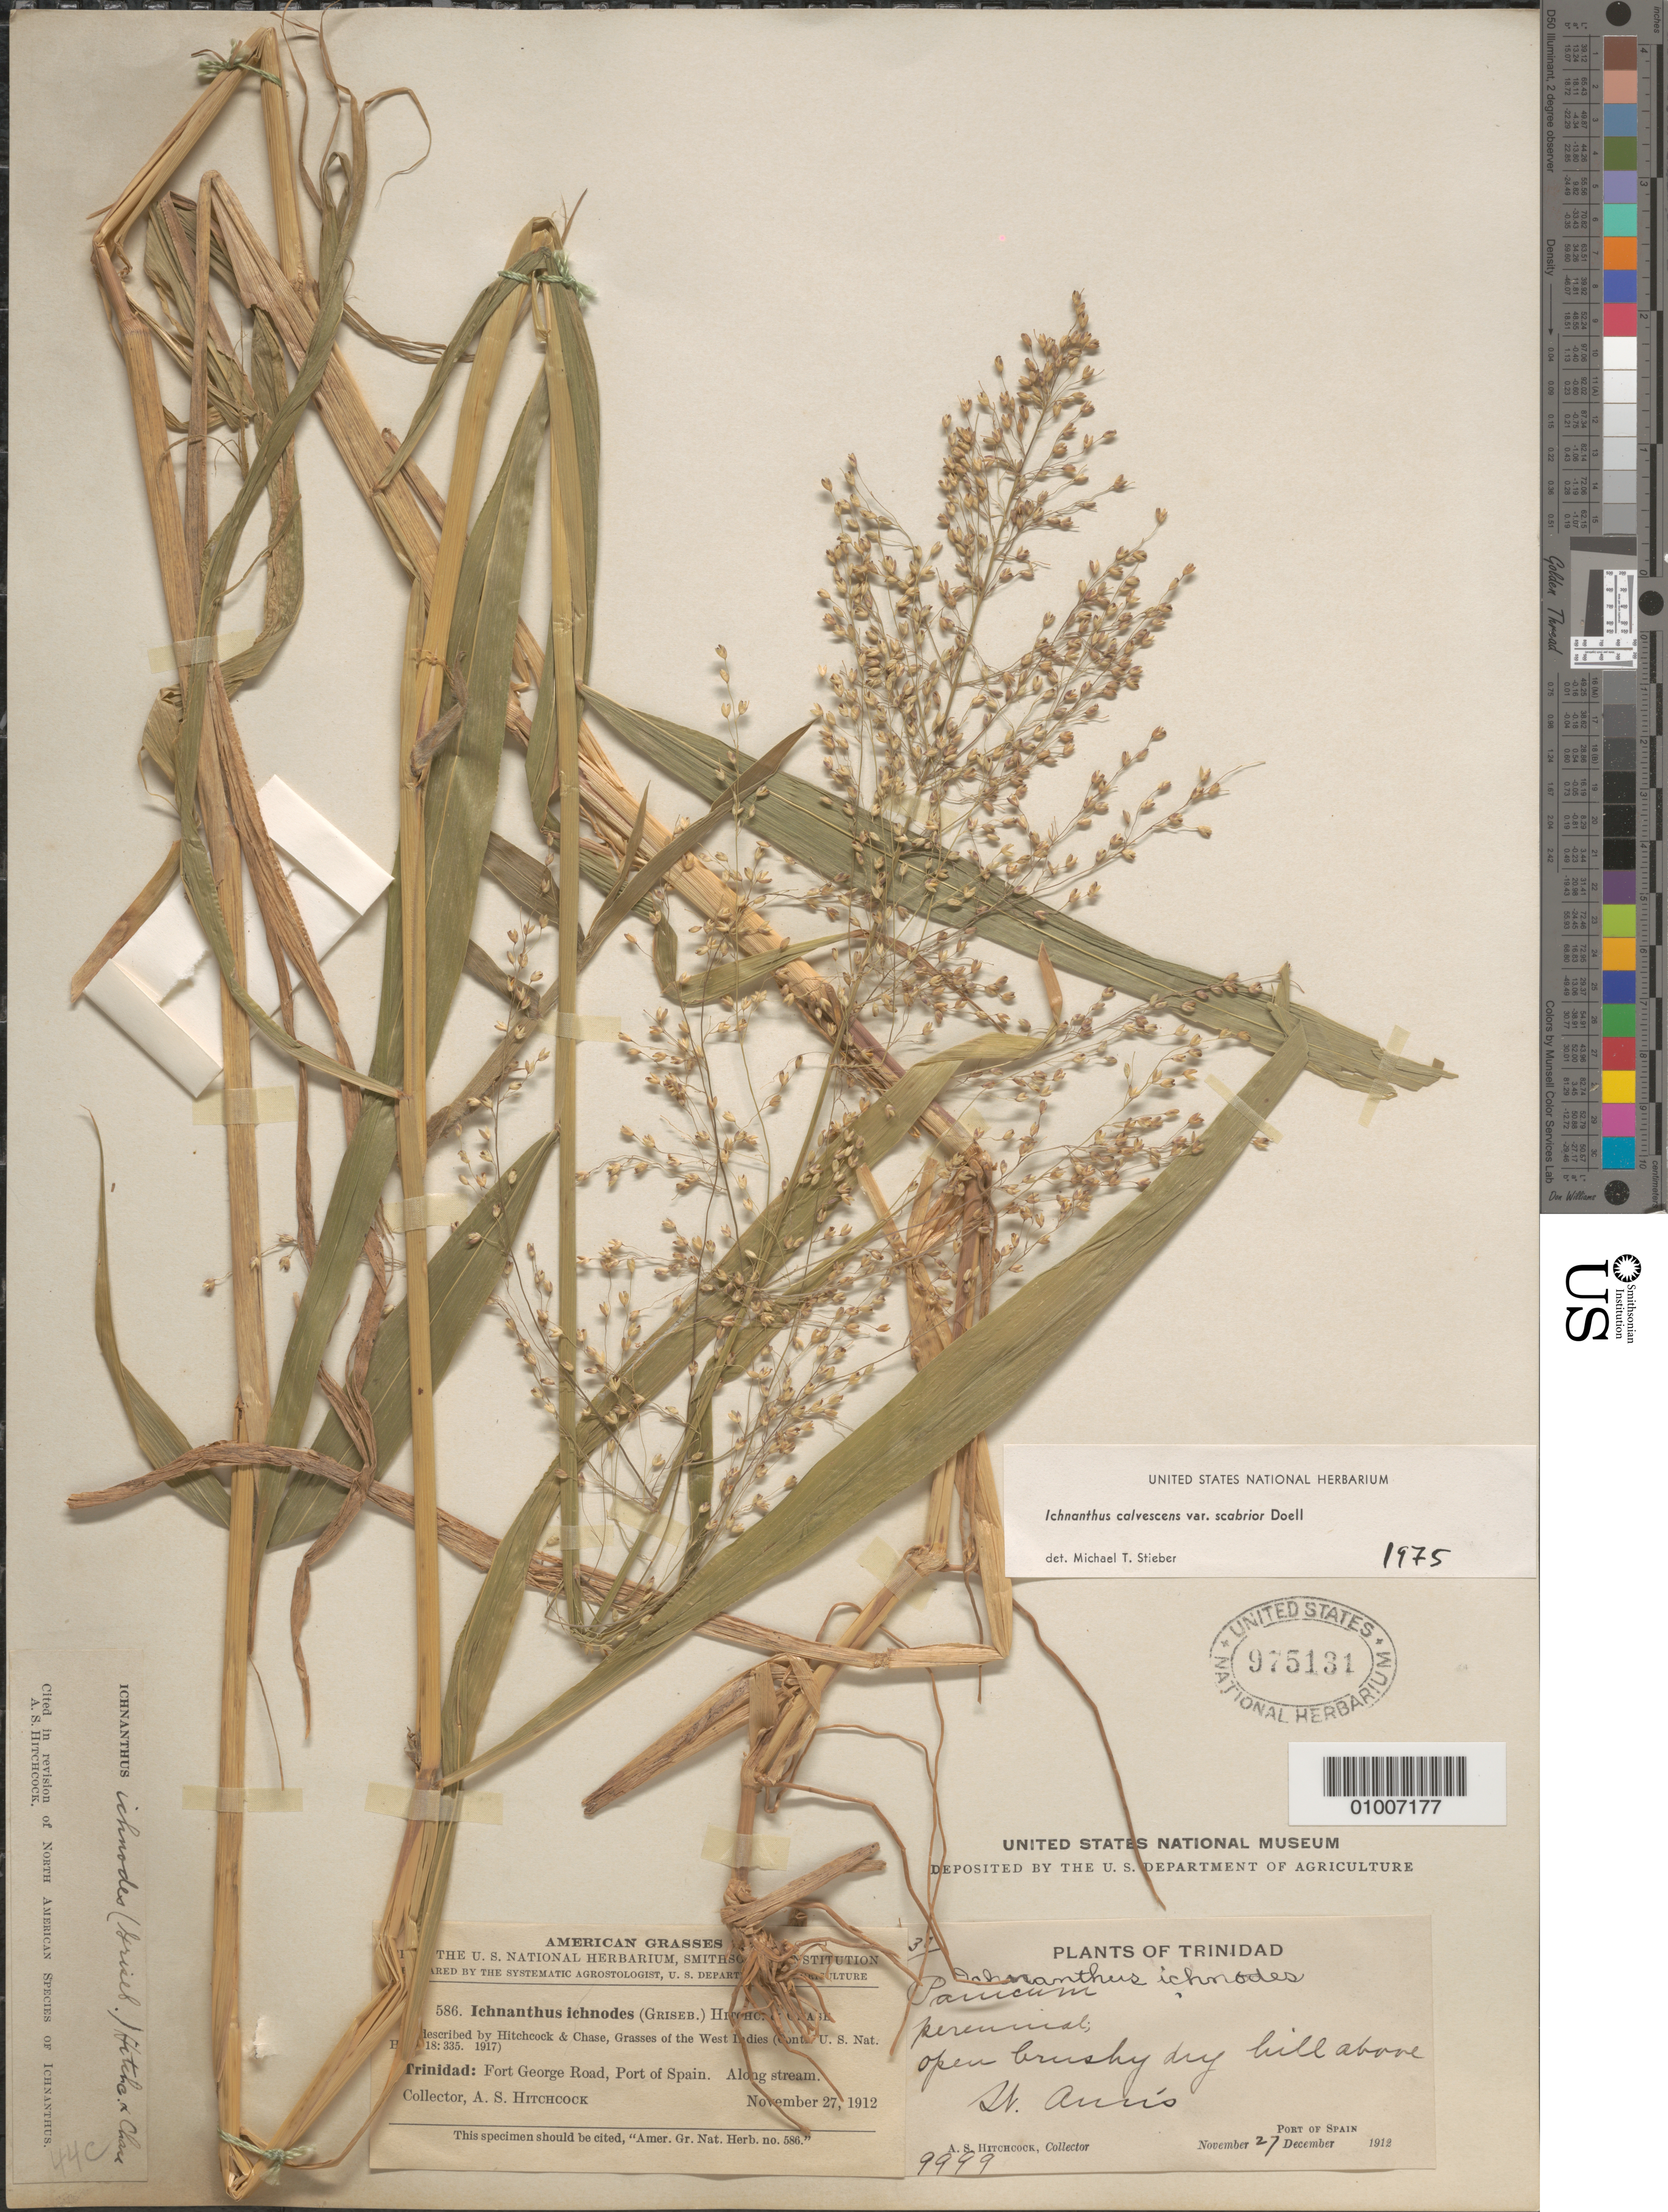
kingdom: Plantae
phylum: Tracheophyta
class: Liliopsida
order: Poales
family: Poaceae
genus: Ichnanthus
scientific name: Ichnanthus calvescens var. scabrior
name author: Döll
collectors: A. S. Hitchcock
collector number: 9999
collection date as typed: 27 Nov 1912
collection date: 1912-11-27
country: Trinidad and Tobago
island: Trinidad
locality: Port of Spain, Fort George Road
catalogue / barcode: US 975131